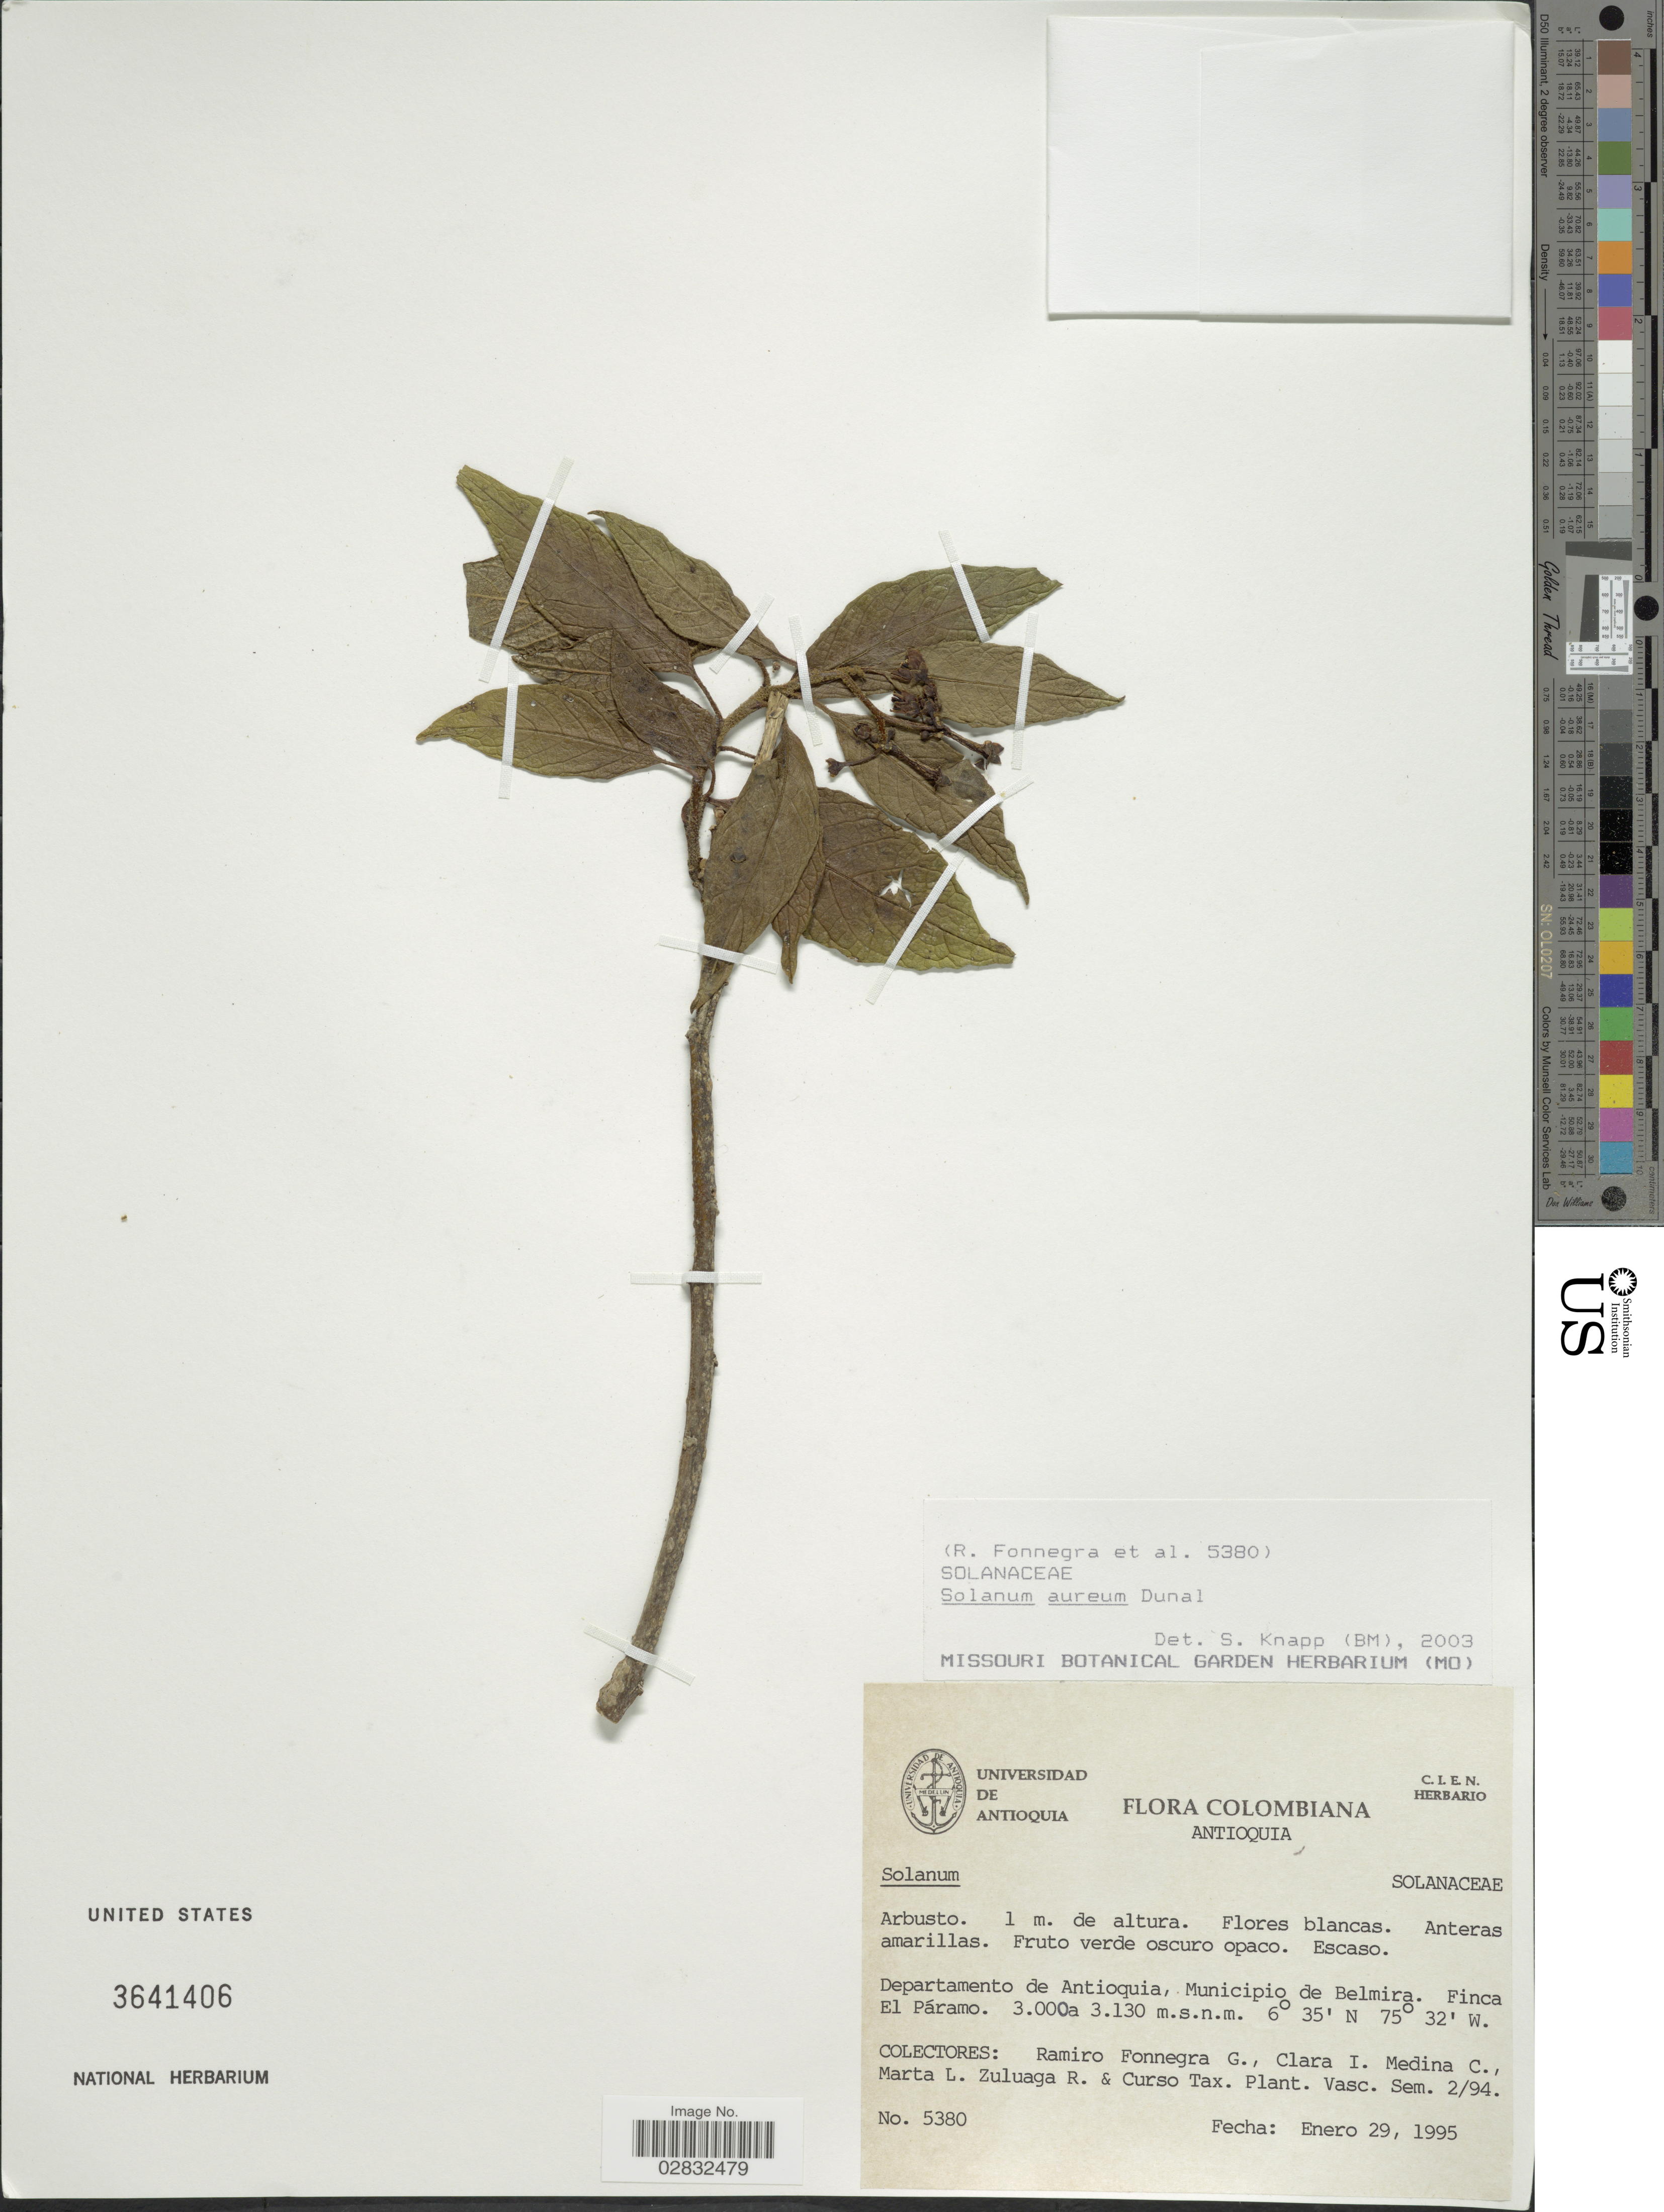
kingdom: Plantae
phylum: Tracheophyta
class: Magnoliopsida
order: Solanales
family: Solanaceae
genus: Solanum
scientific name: Solanum aureum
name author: Dunal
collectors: R. Fonnegra G., C. Medina C., M. Zuluaga R. & Curso Tax. Plant. Vasc. Sem. 2/94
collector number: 5380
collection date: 1995-01-29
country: Colombia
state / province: Antioquia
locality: Departamento de Antioquia, Municipio de Belmira, Finca El Páramo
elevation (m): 3000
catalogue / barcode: US 3641406